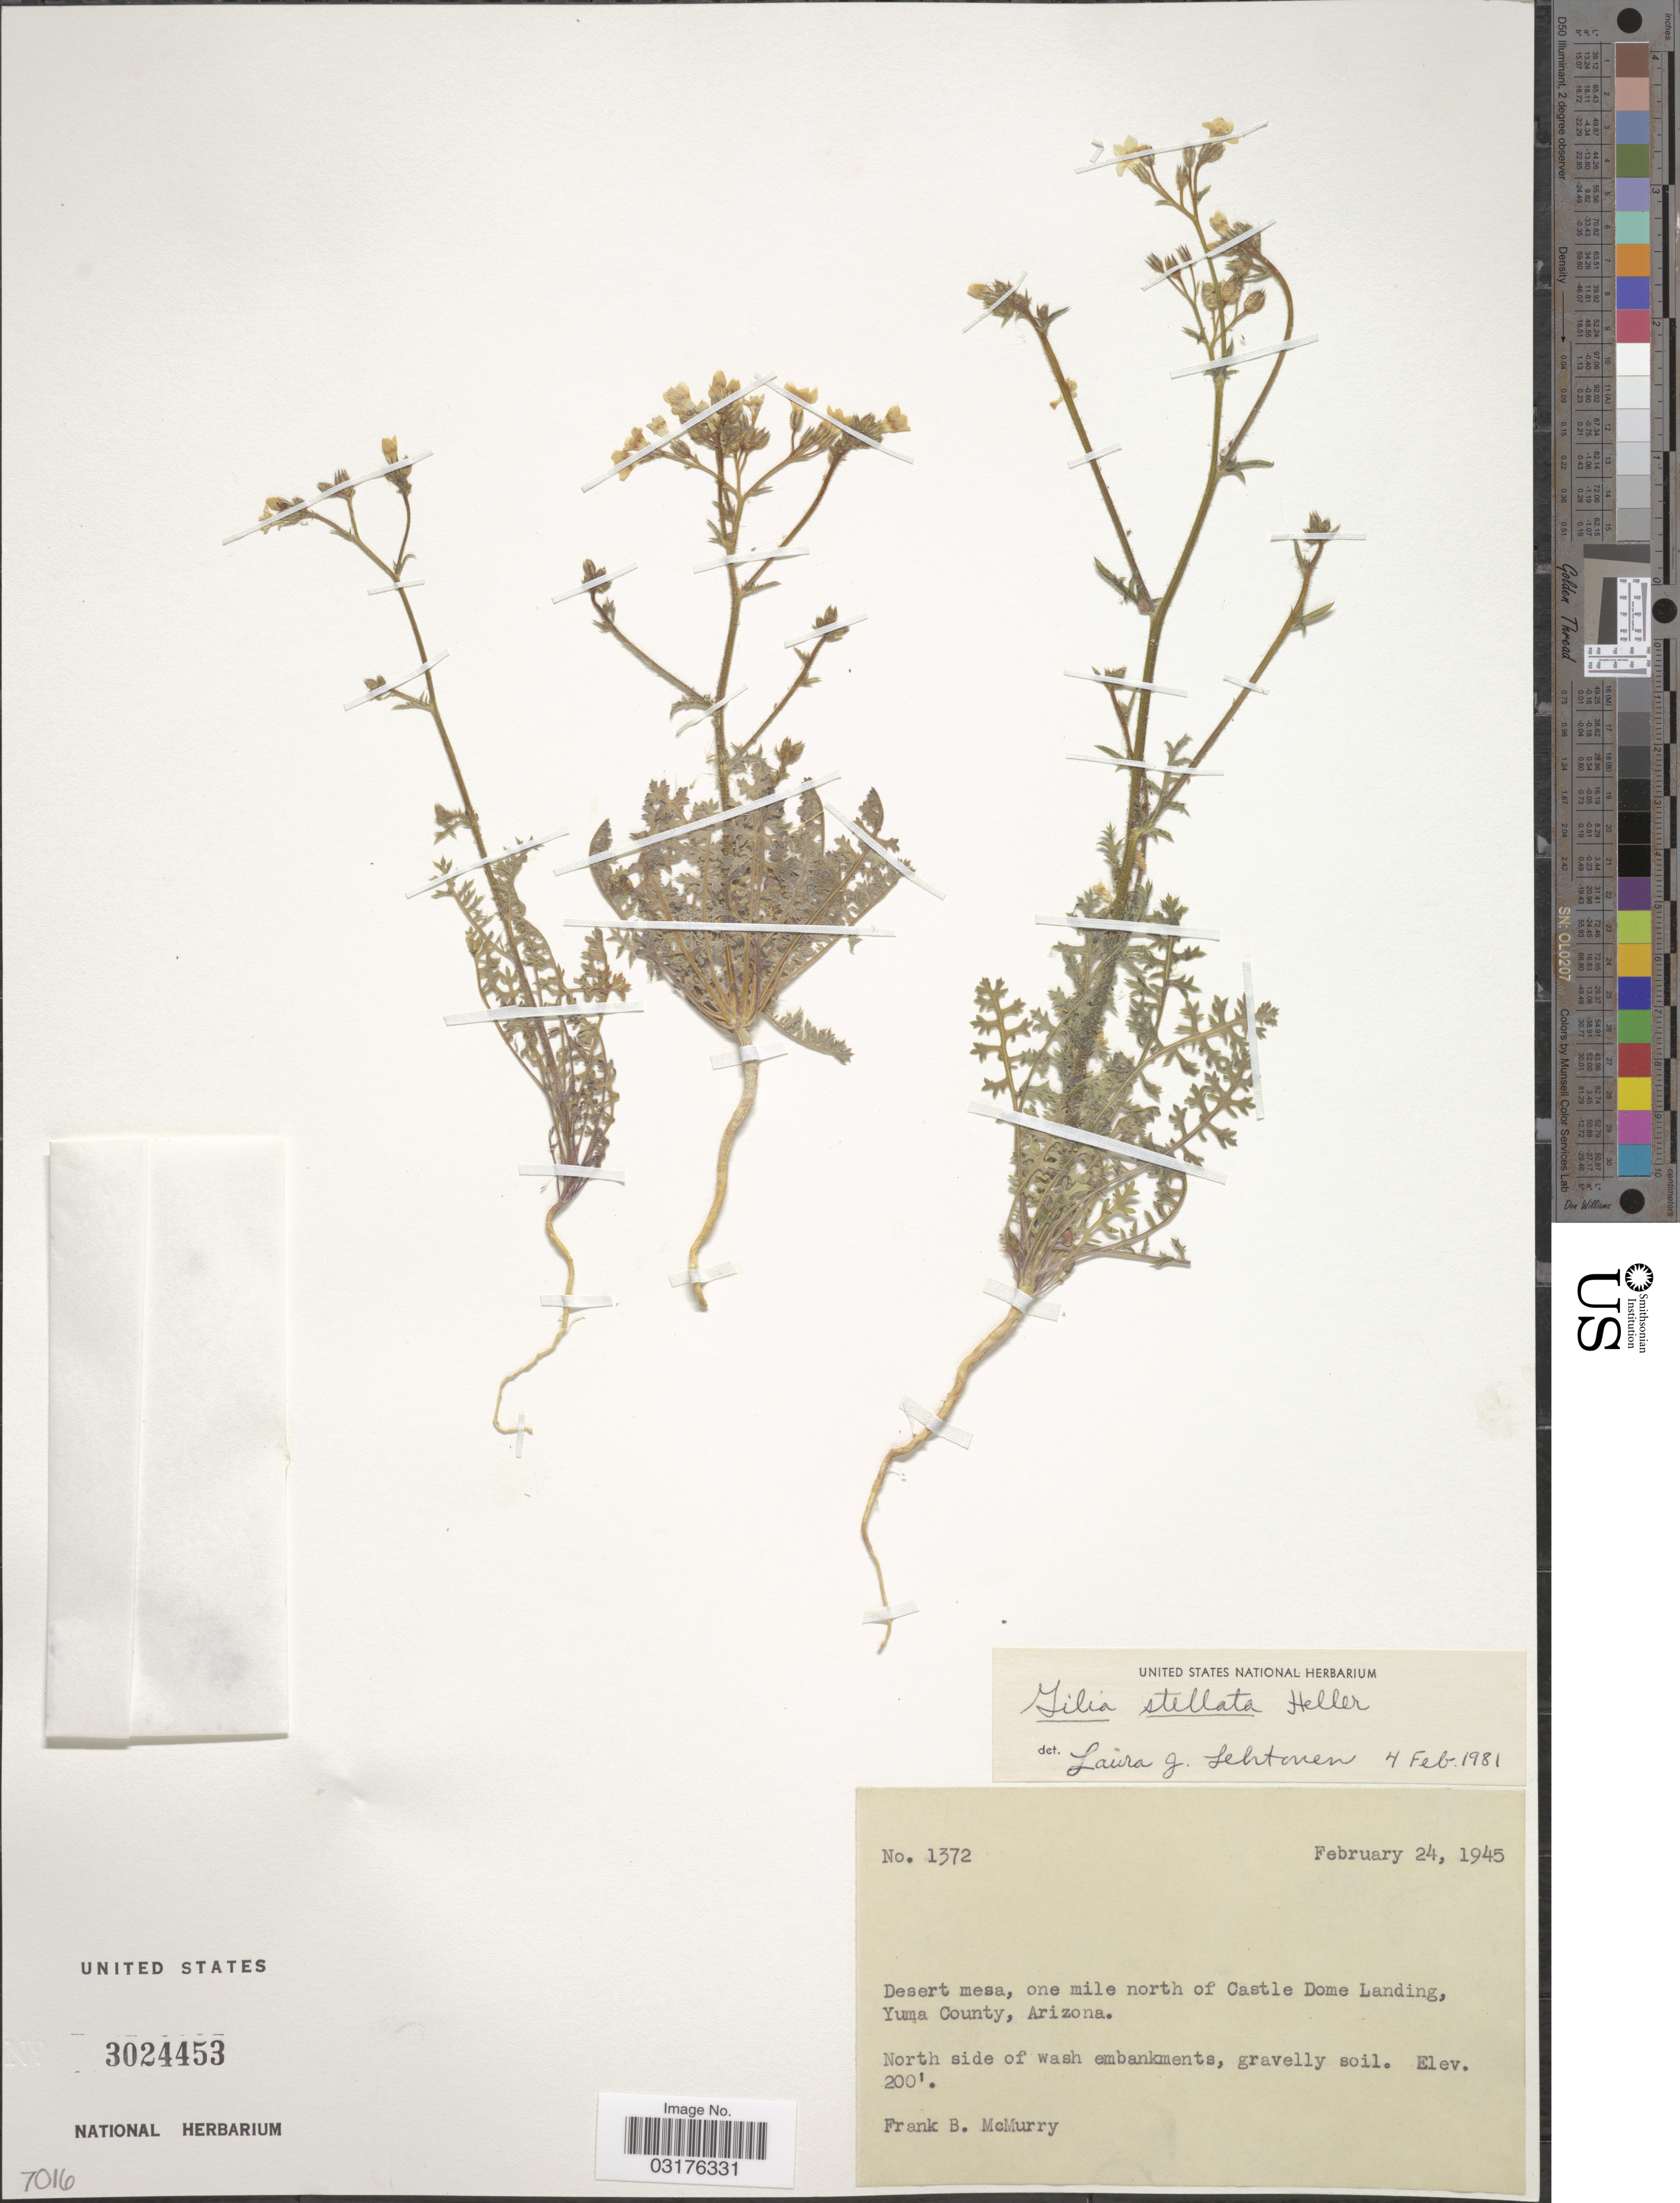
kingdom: Plantae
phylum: Tracheophyta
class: Magnoliopsida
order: Ericales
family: Polemoniaceae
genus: Gilia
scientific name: Gilia stellata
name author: A. Heller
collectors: F. B. McMurry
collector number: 1372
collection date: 1945-02-24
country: United States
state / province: Arizona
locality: Desert mesa, one mile north of Castle Dome Landing, Yuma County. North side of wash embankments.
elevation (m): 61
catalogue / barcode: US 3024453